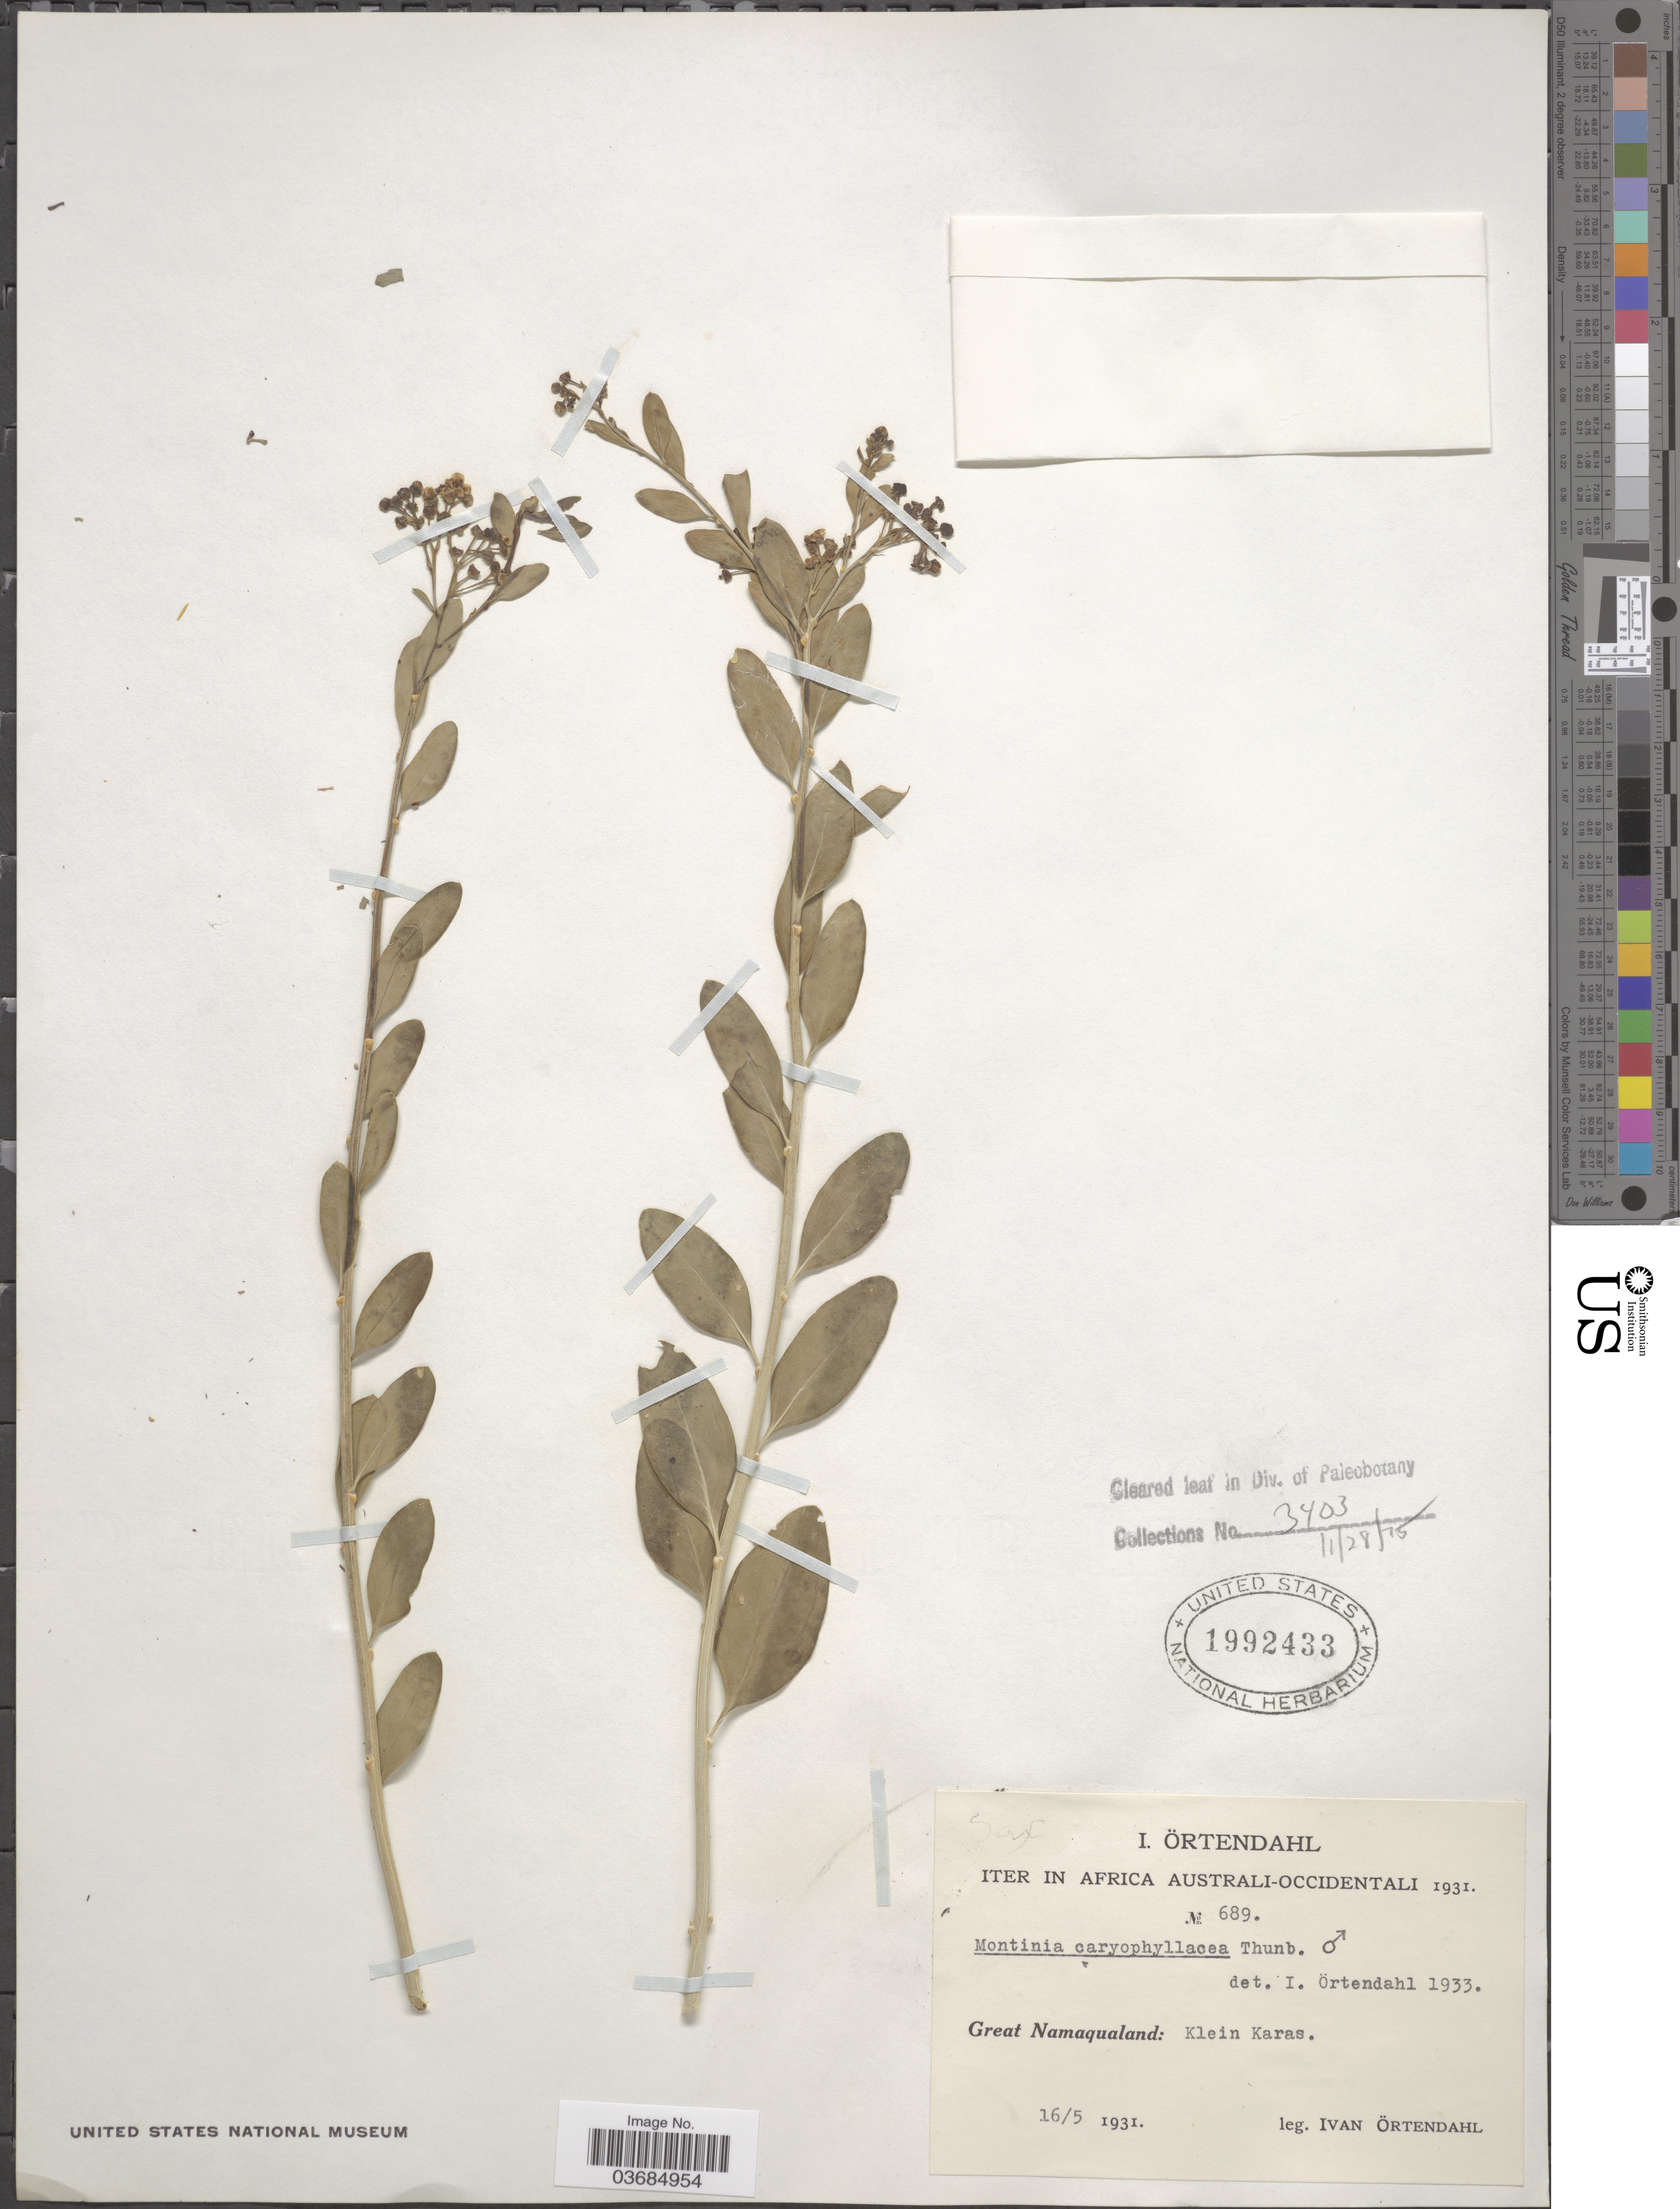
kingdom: Plantae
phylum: Tracheophyta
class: Magnoliopsida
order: Solanales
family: Montiniaceae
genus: Montinia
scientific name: Montinia caryophyllacea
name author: Thunb.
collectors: I. Ortendahl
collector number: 689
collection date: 1931-05-16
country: Namibia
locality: Iter in Africa Australi-Occidentali 1931. Great Namaqualand: Klein Karas.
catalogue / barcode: US 1992433